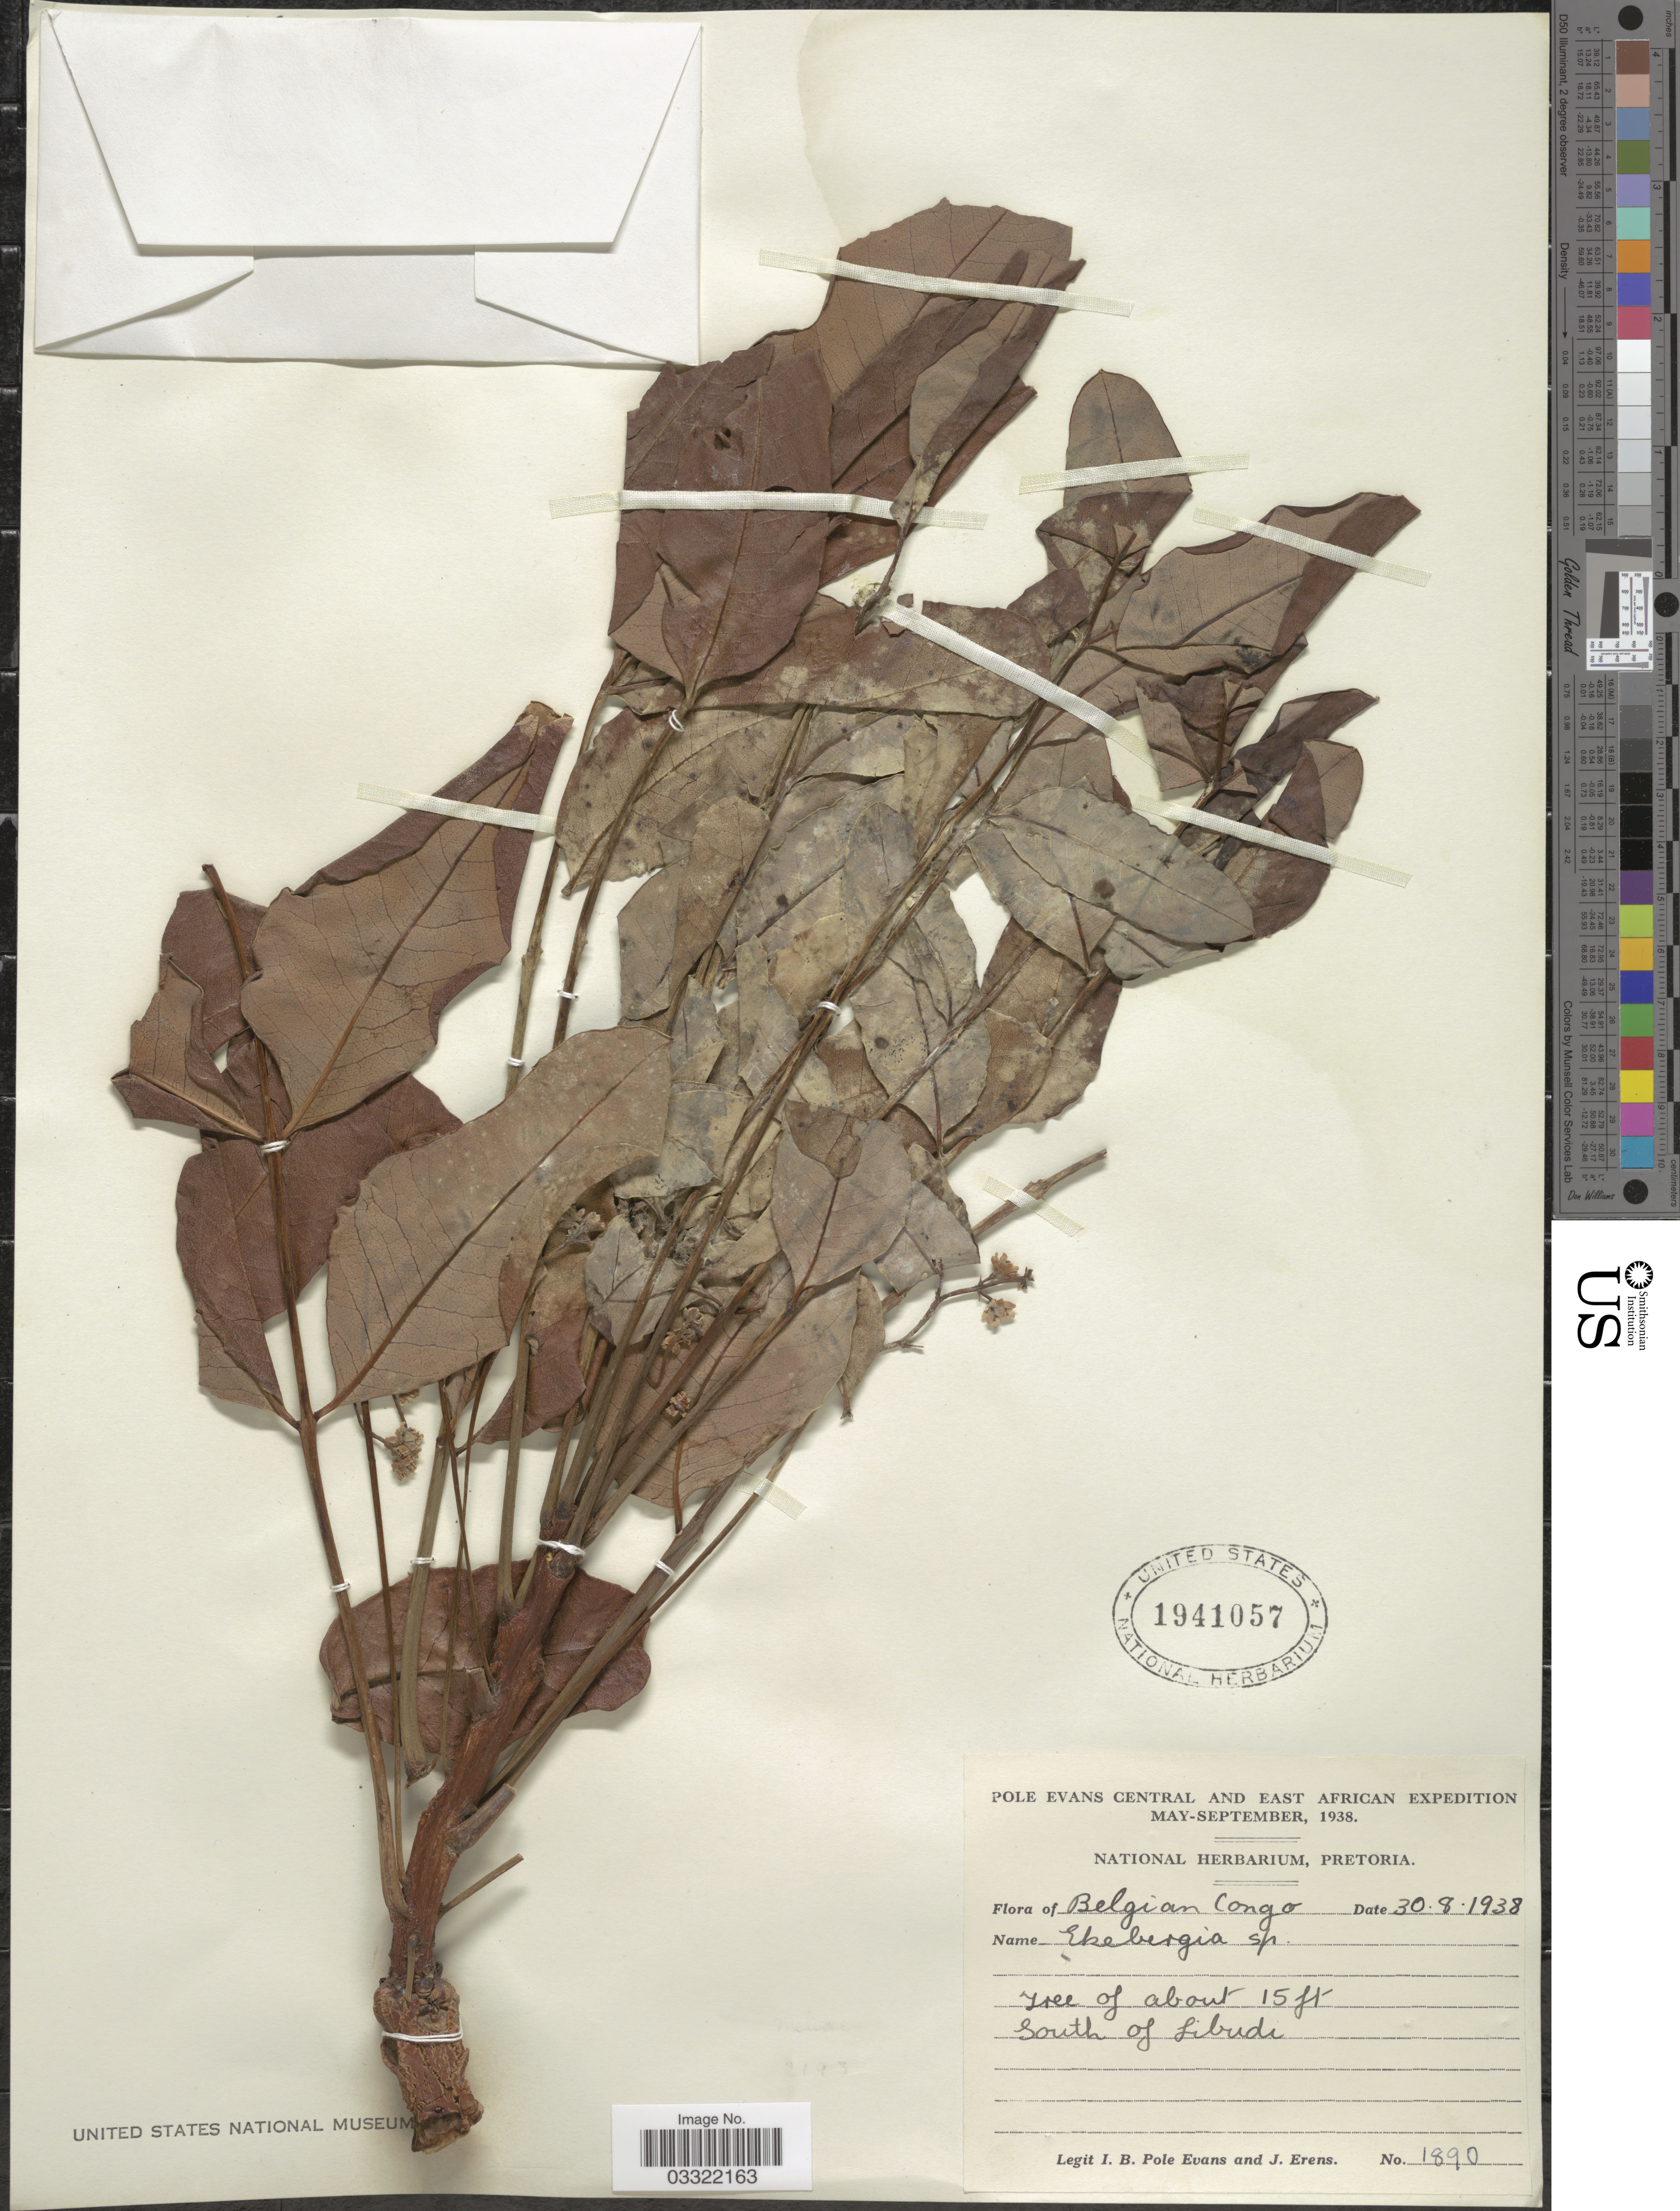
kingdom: Plantae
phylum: Tracheophyta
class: Magnoliopsida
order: Sapindales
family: Meliaceae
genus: Ekebergia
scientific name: Ekebergia sp.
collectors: I. B. Pole-Evans & J. Erens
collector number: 1890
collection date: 1938-08-30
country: Congo, Democratic Republic of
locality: Central and East African. Belgian Congo. South of Libudi.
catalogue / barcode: US 1941057